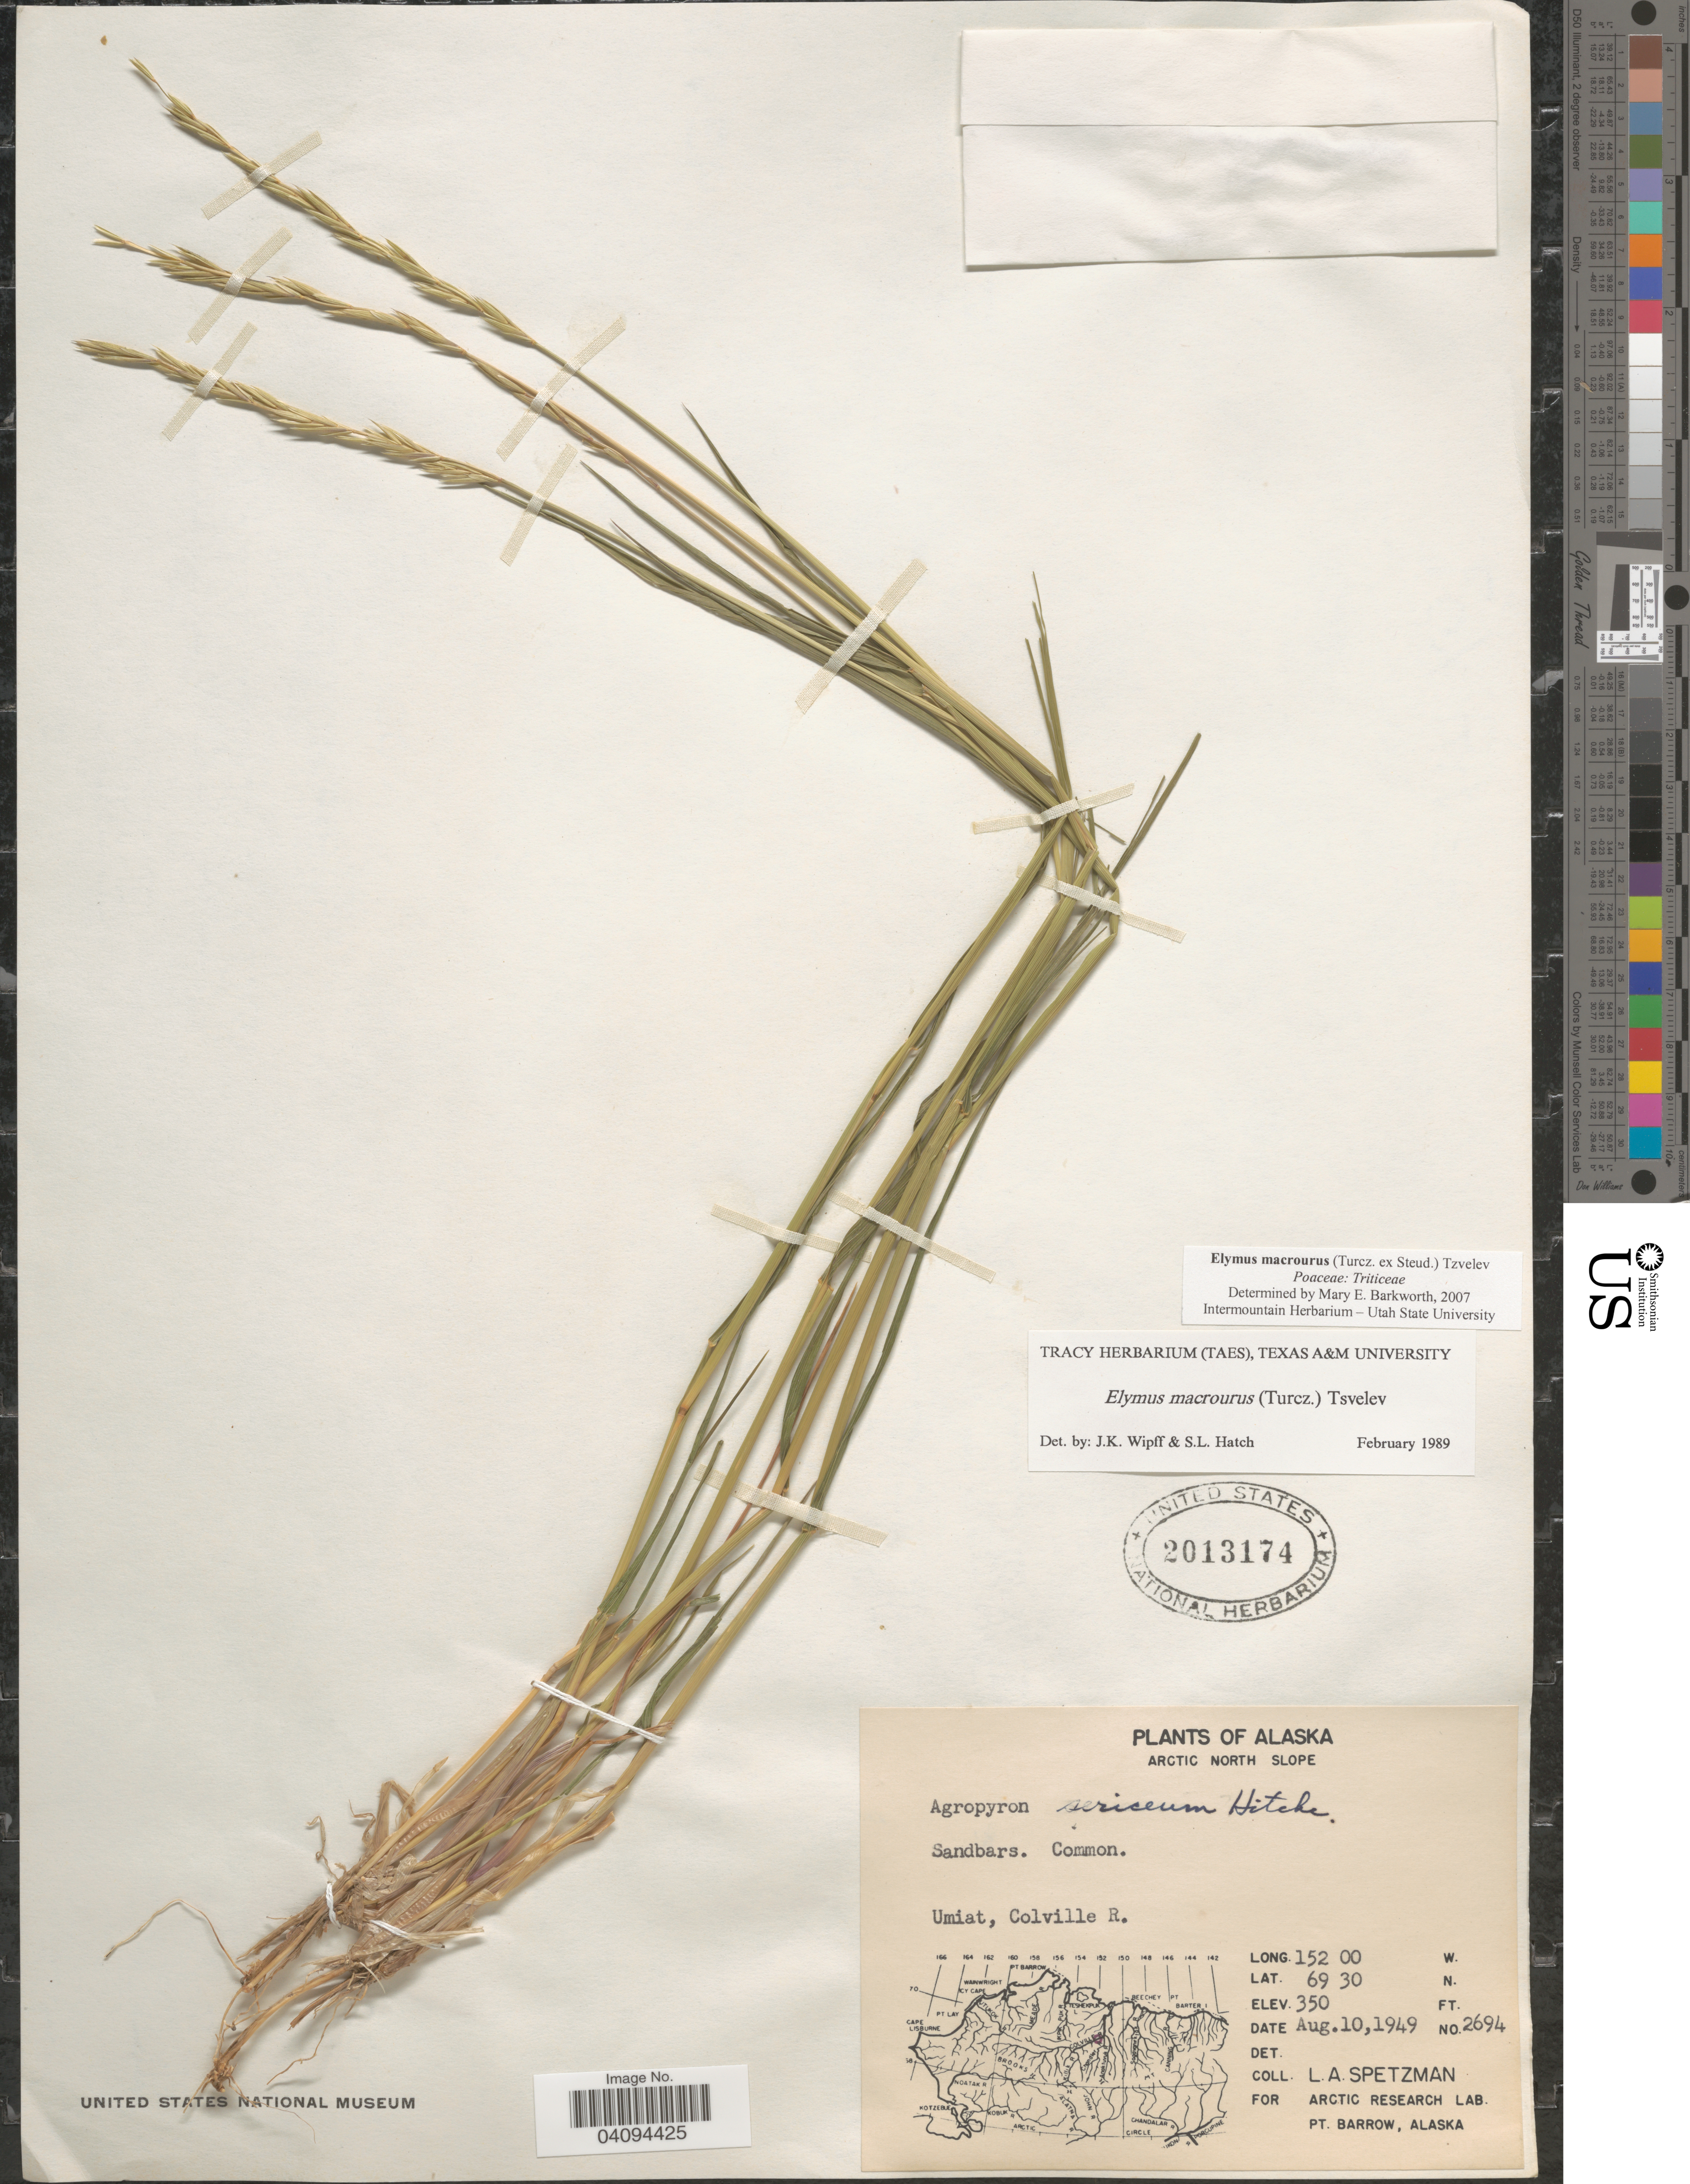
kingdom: Plantae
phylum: Tracheophyta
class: Liliopsida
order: Poales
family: Poaceae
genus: Elymus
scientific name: Elymus macrourus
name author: (Turcz. ex Steud.) Tzvelev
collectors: L. Spetzman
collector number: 2694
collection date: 1949-08-10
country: United States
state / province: Alaska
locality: Arctic North Slope. Umiat, Colville R.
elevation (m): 107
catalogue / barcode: US 2013174